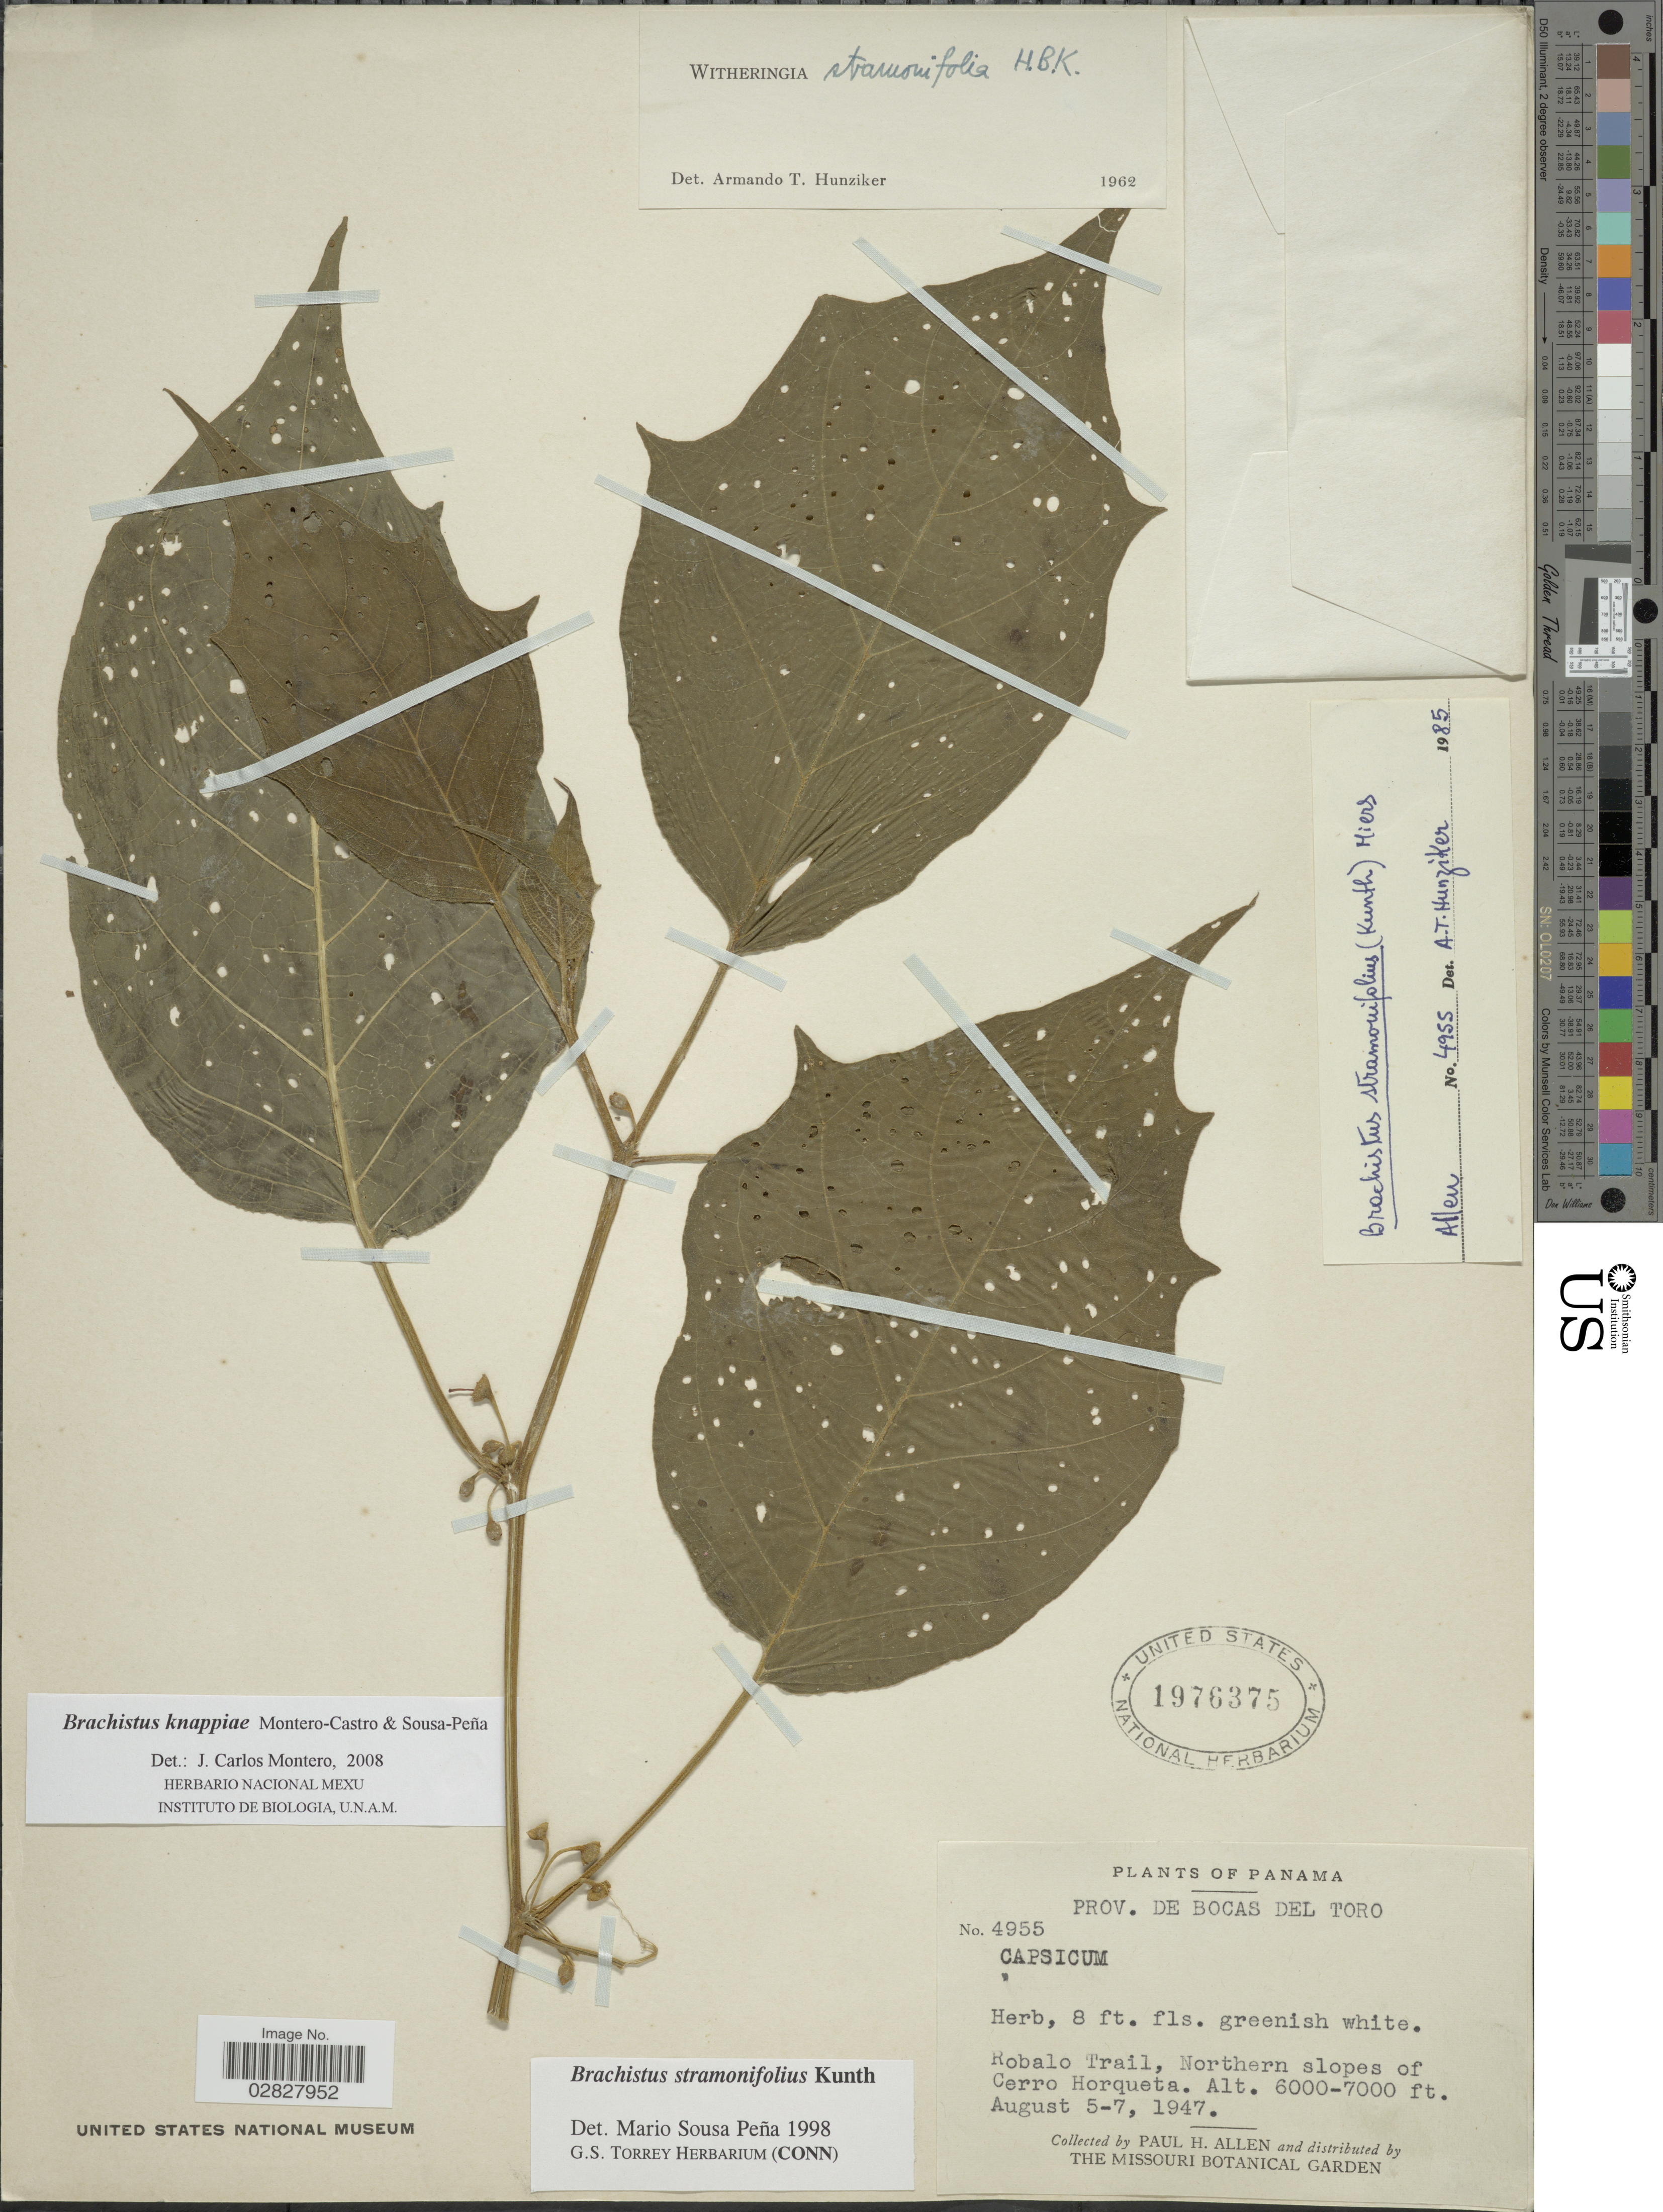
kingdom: Plantae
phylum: Tracheophyta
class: Magnoliopsida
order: Solanales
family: Solanaceae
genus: Brachistus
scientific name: Brachistus stramonifolius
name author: (Kunth) Miers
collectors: P. H. Allen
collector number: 4955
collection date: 1947-08-05/1947-08-07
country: Panama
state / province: Bocas del Toro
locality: Prov. De Bocas del Toro, Robalo Trail, Northern slopes of Cerro Horqueta.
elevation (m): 1829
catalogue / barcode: US 1976375